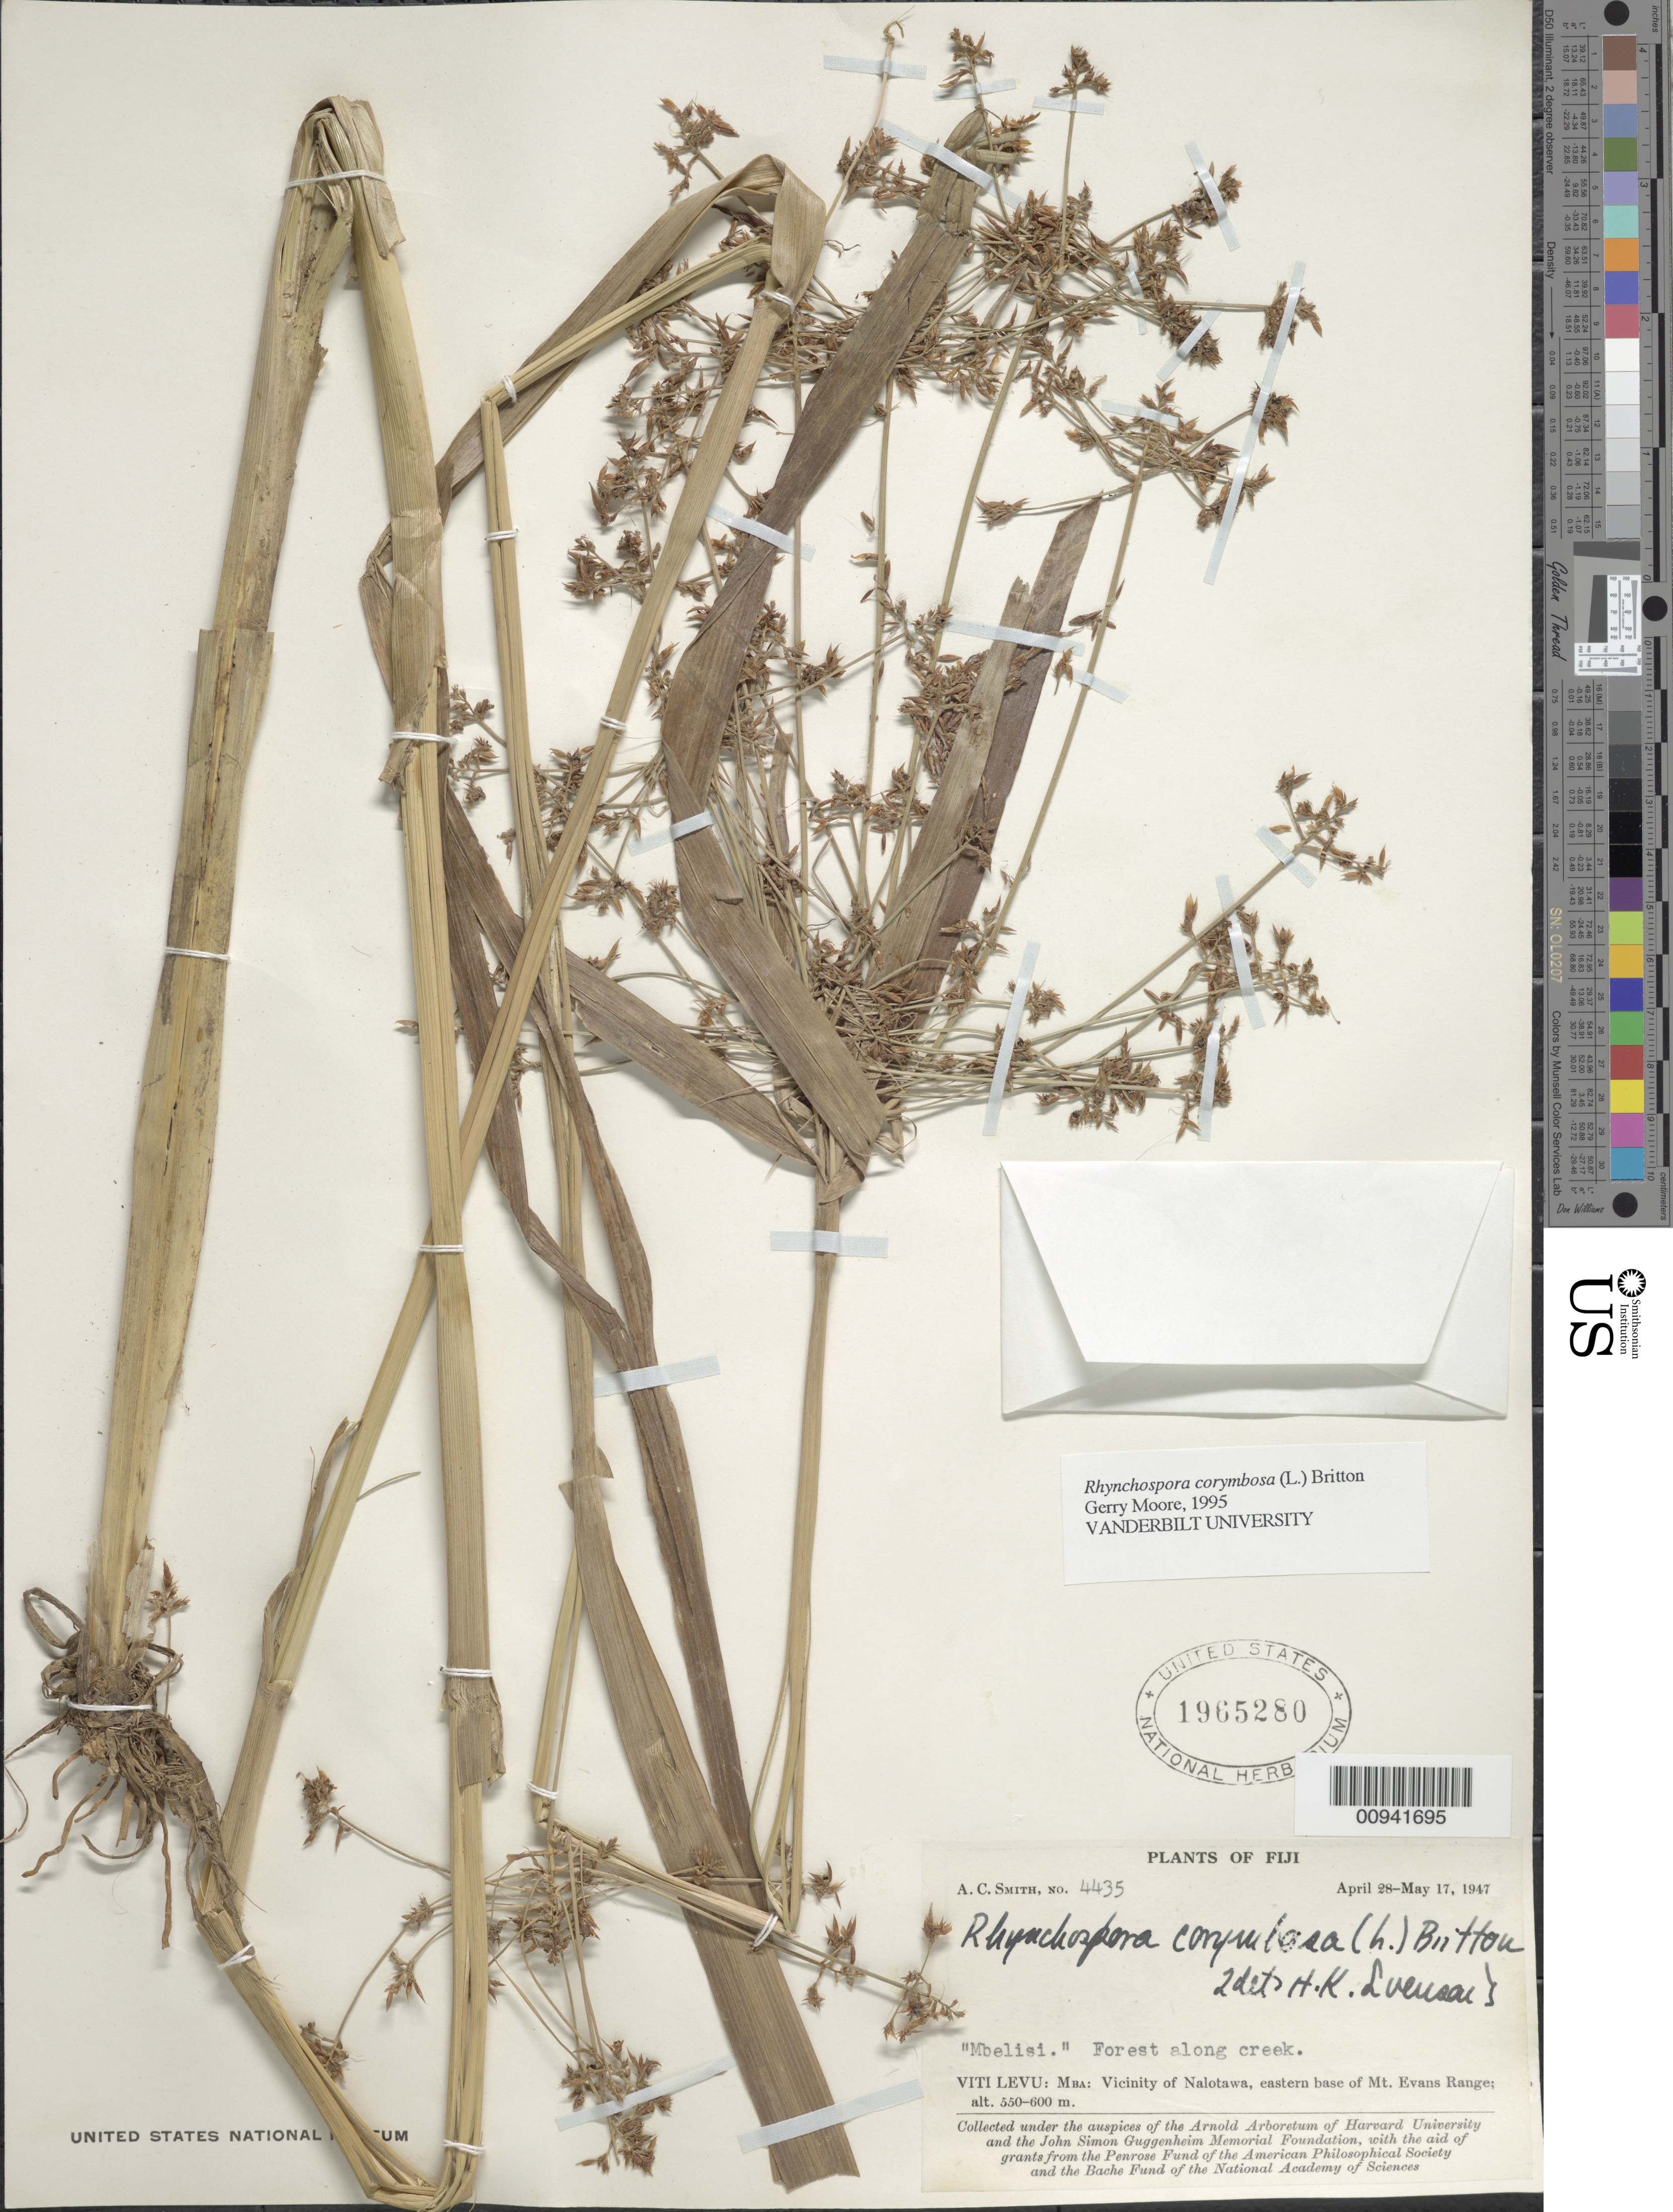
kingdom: Plantae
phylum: Tracheophyta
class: Liliopsida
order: Poales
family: Cyperaceae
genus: Rhynchospora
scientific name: Rhynchospora corymbosa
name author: (L.) Britton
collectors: C. A. Smith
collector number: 4435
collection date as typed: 28 Apr 1947 to 17 May 1947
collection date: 1947-04-28/1947-05-17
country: Fiji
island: Viti Levu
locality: Mba: Vicinity of Nalotawa, eastern base of Mt. Evans Range.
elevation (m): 550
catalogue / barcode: US 1965280